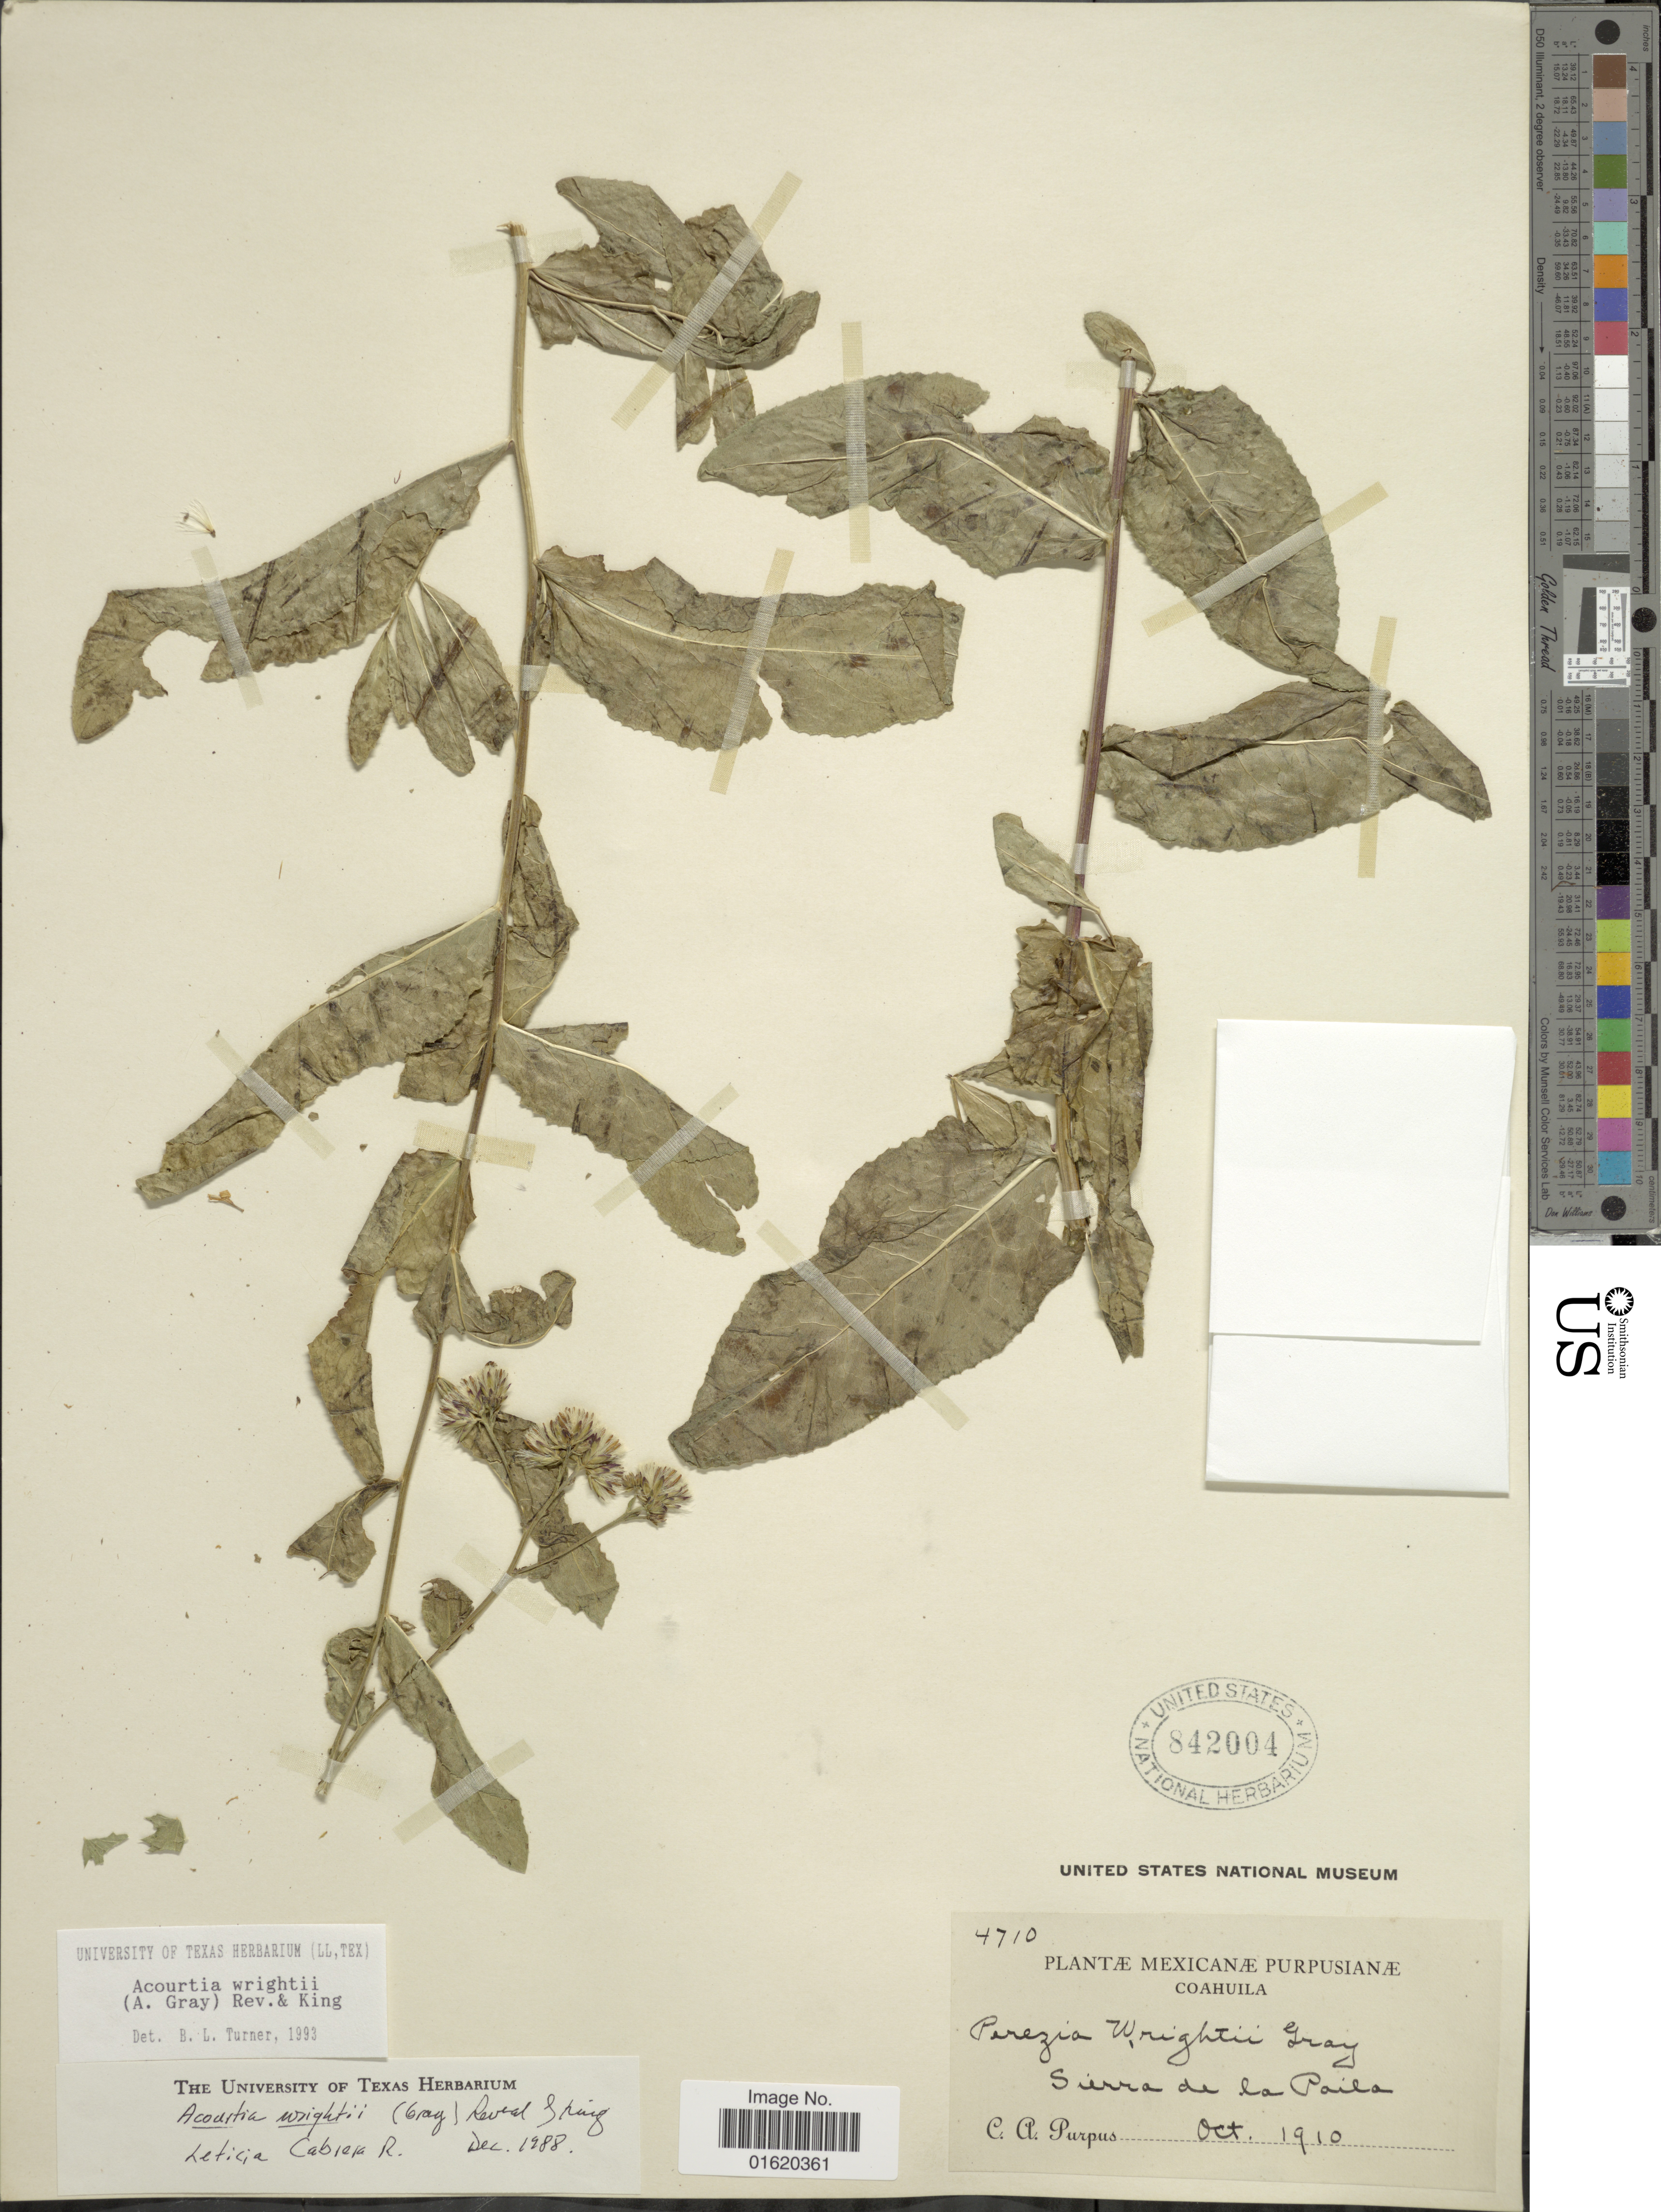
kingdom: Plantae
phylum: Tracheophyta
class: Magnoliopsida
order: Asterales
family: Asteraceae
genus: Acourtia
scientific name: Acourtia wrightii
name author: (A. Gray) Reveal & R.M. King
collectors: C. A. Purpus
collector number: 4710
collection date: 1910-10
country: Mexico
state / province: Coahuila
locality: Sierra de la Paila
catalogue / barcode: US 842004